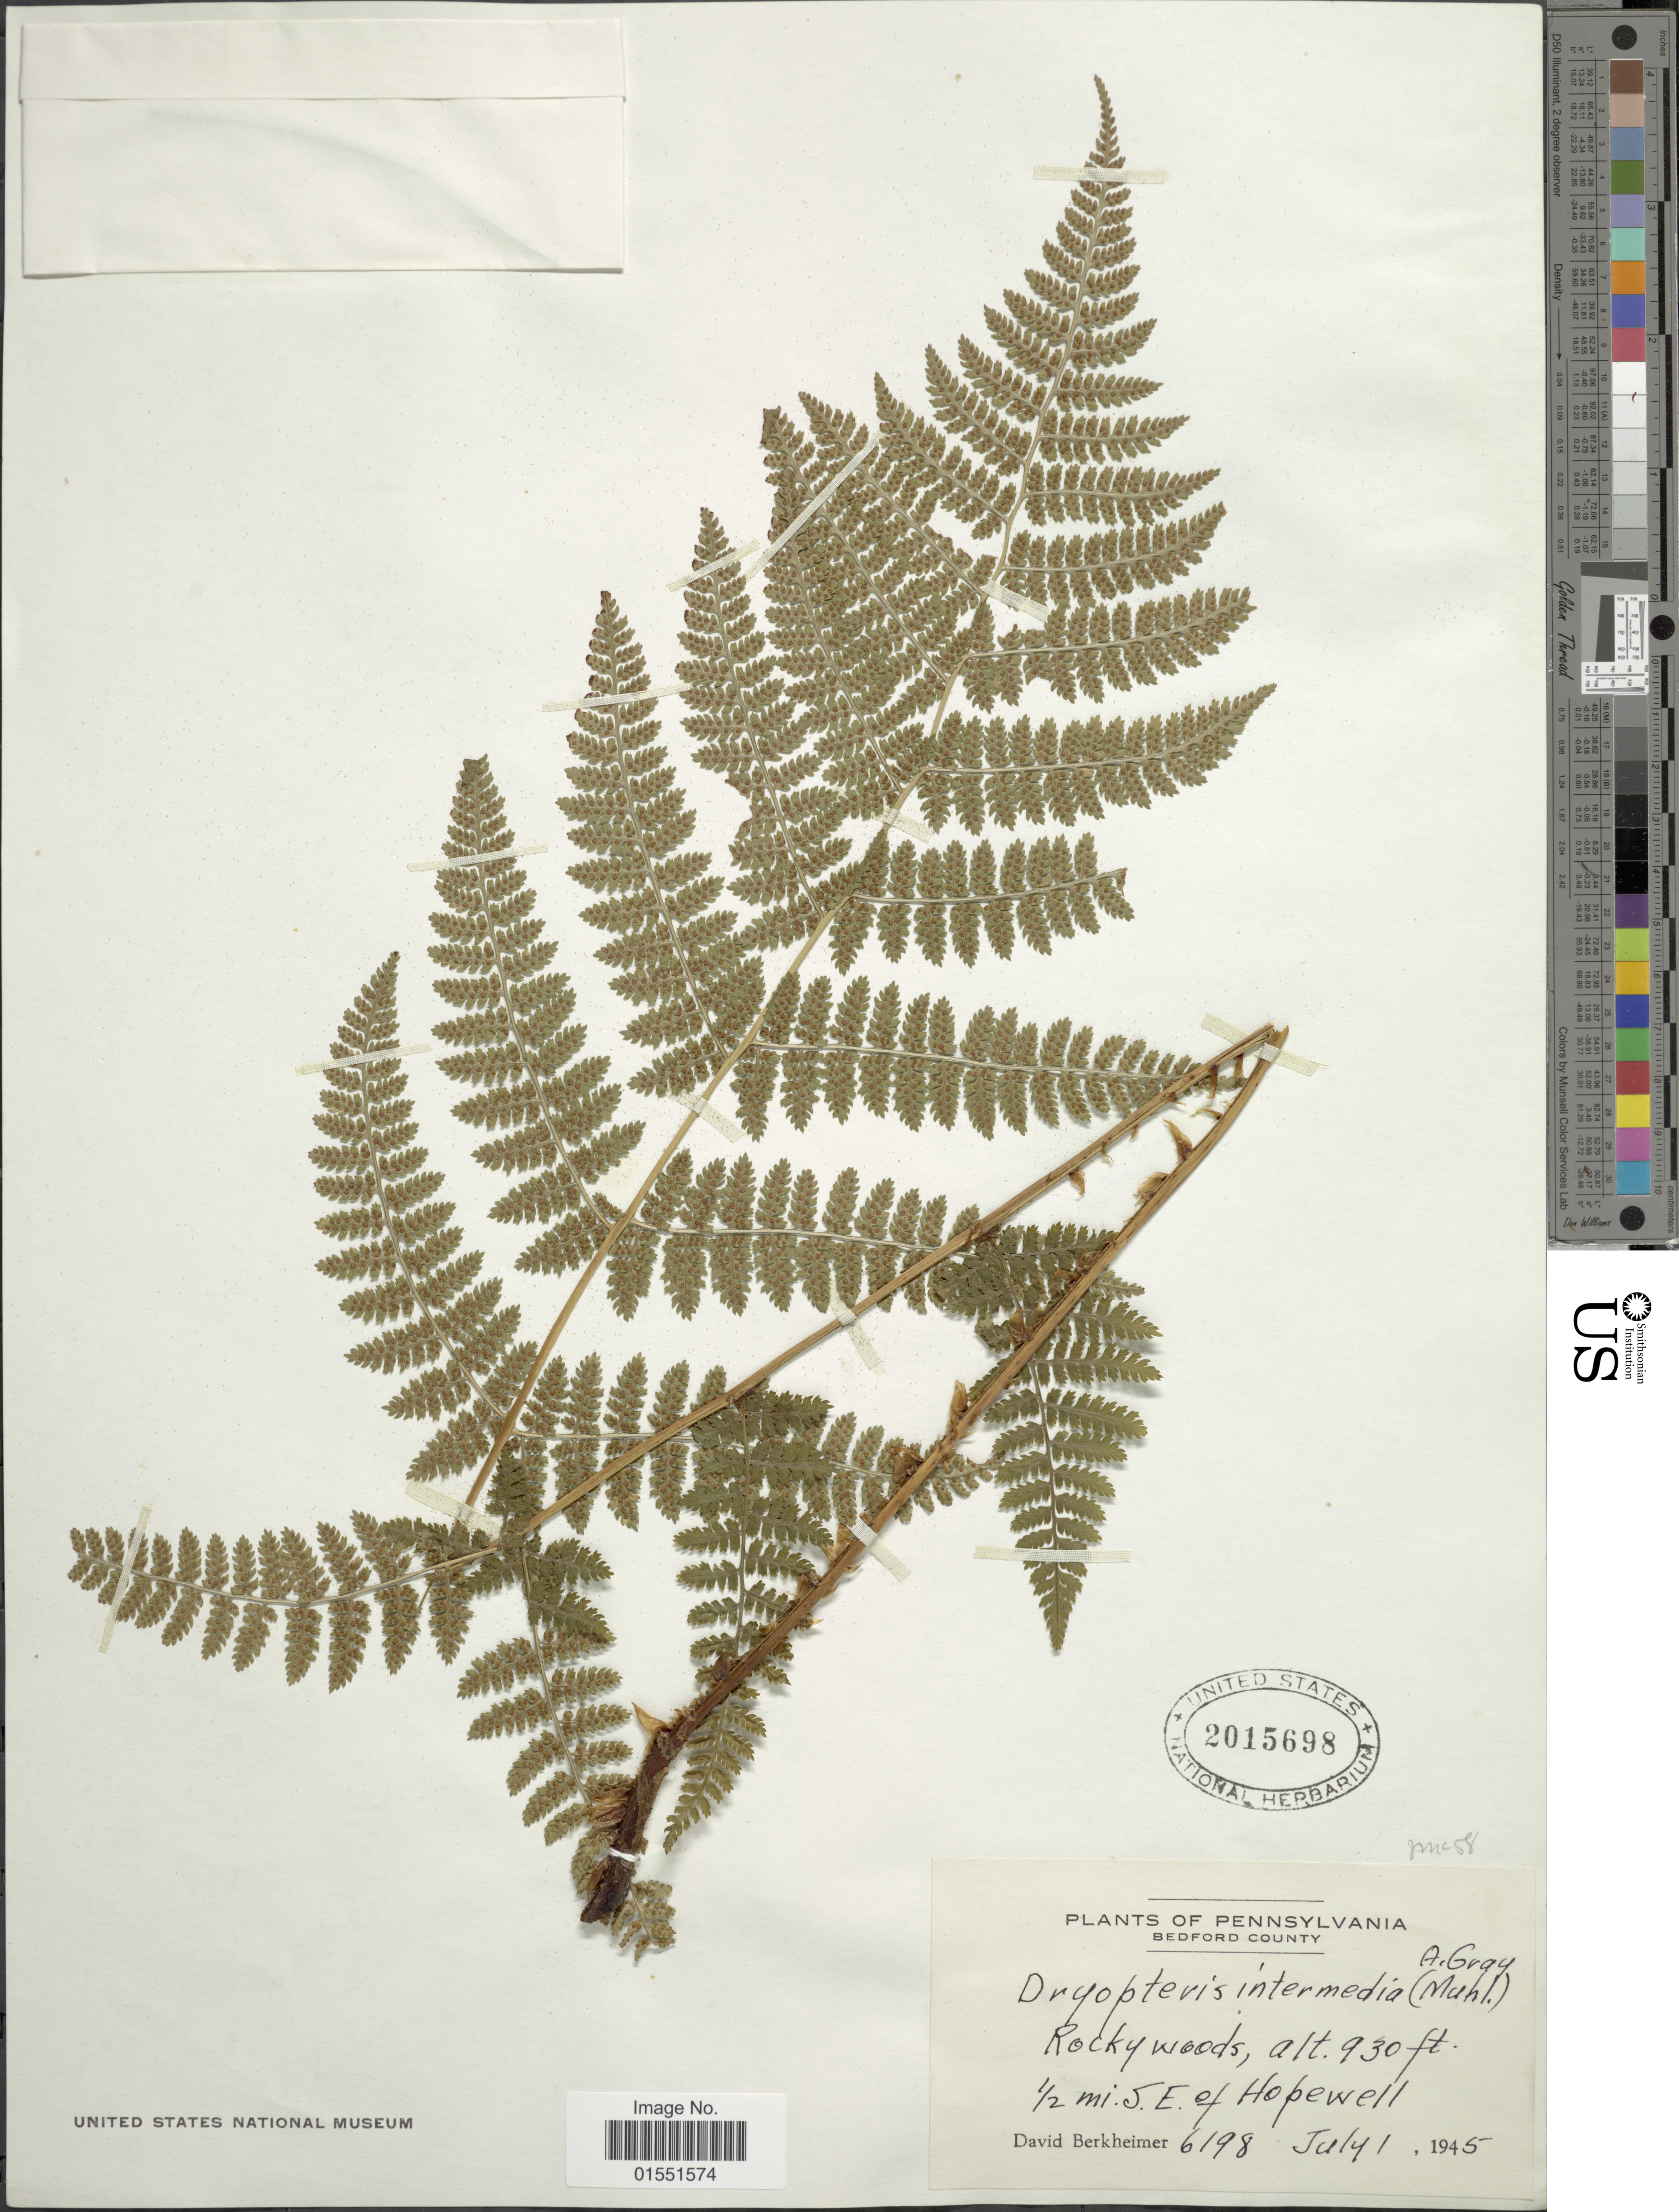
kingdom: Plantae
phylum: Tracheophyta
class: Polypodiopsida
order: Polypodiales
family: Dryopteridaceae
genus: Dryopteris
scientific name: Dryopteris intermedia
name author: (Muhl.) A. Gray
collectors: D. Berkheimer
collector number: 6198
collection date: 1945-07-01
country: United States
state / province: Pennsylvania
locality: Bedford County. ½ mi. S.E. of Hopewell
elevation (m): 283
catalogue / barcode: US 2015698